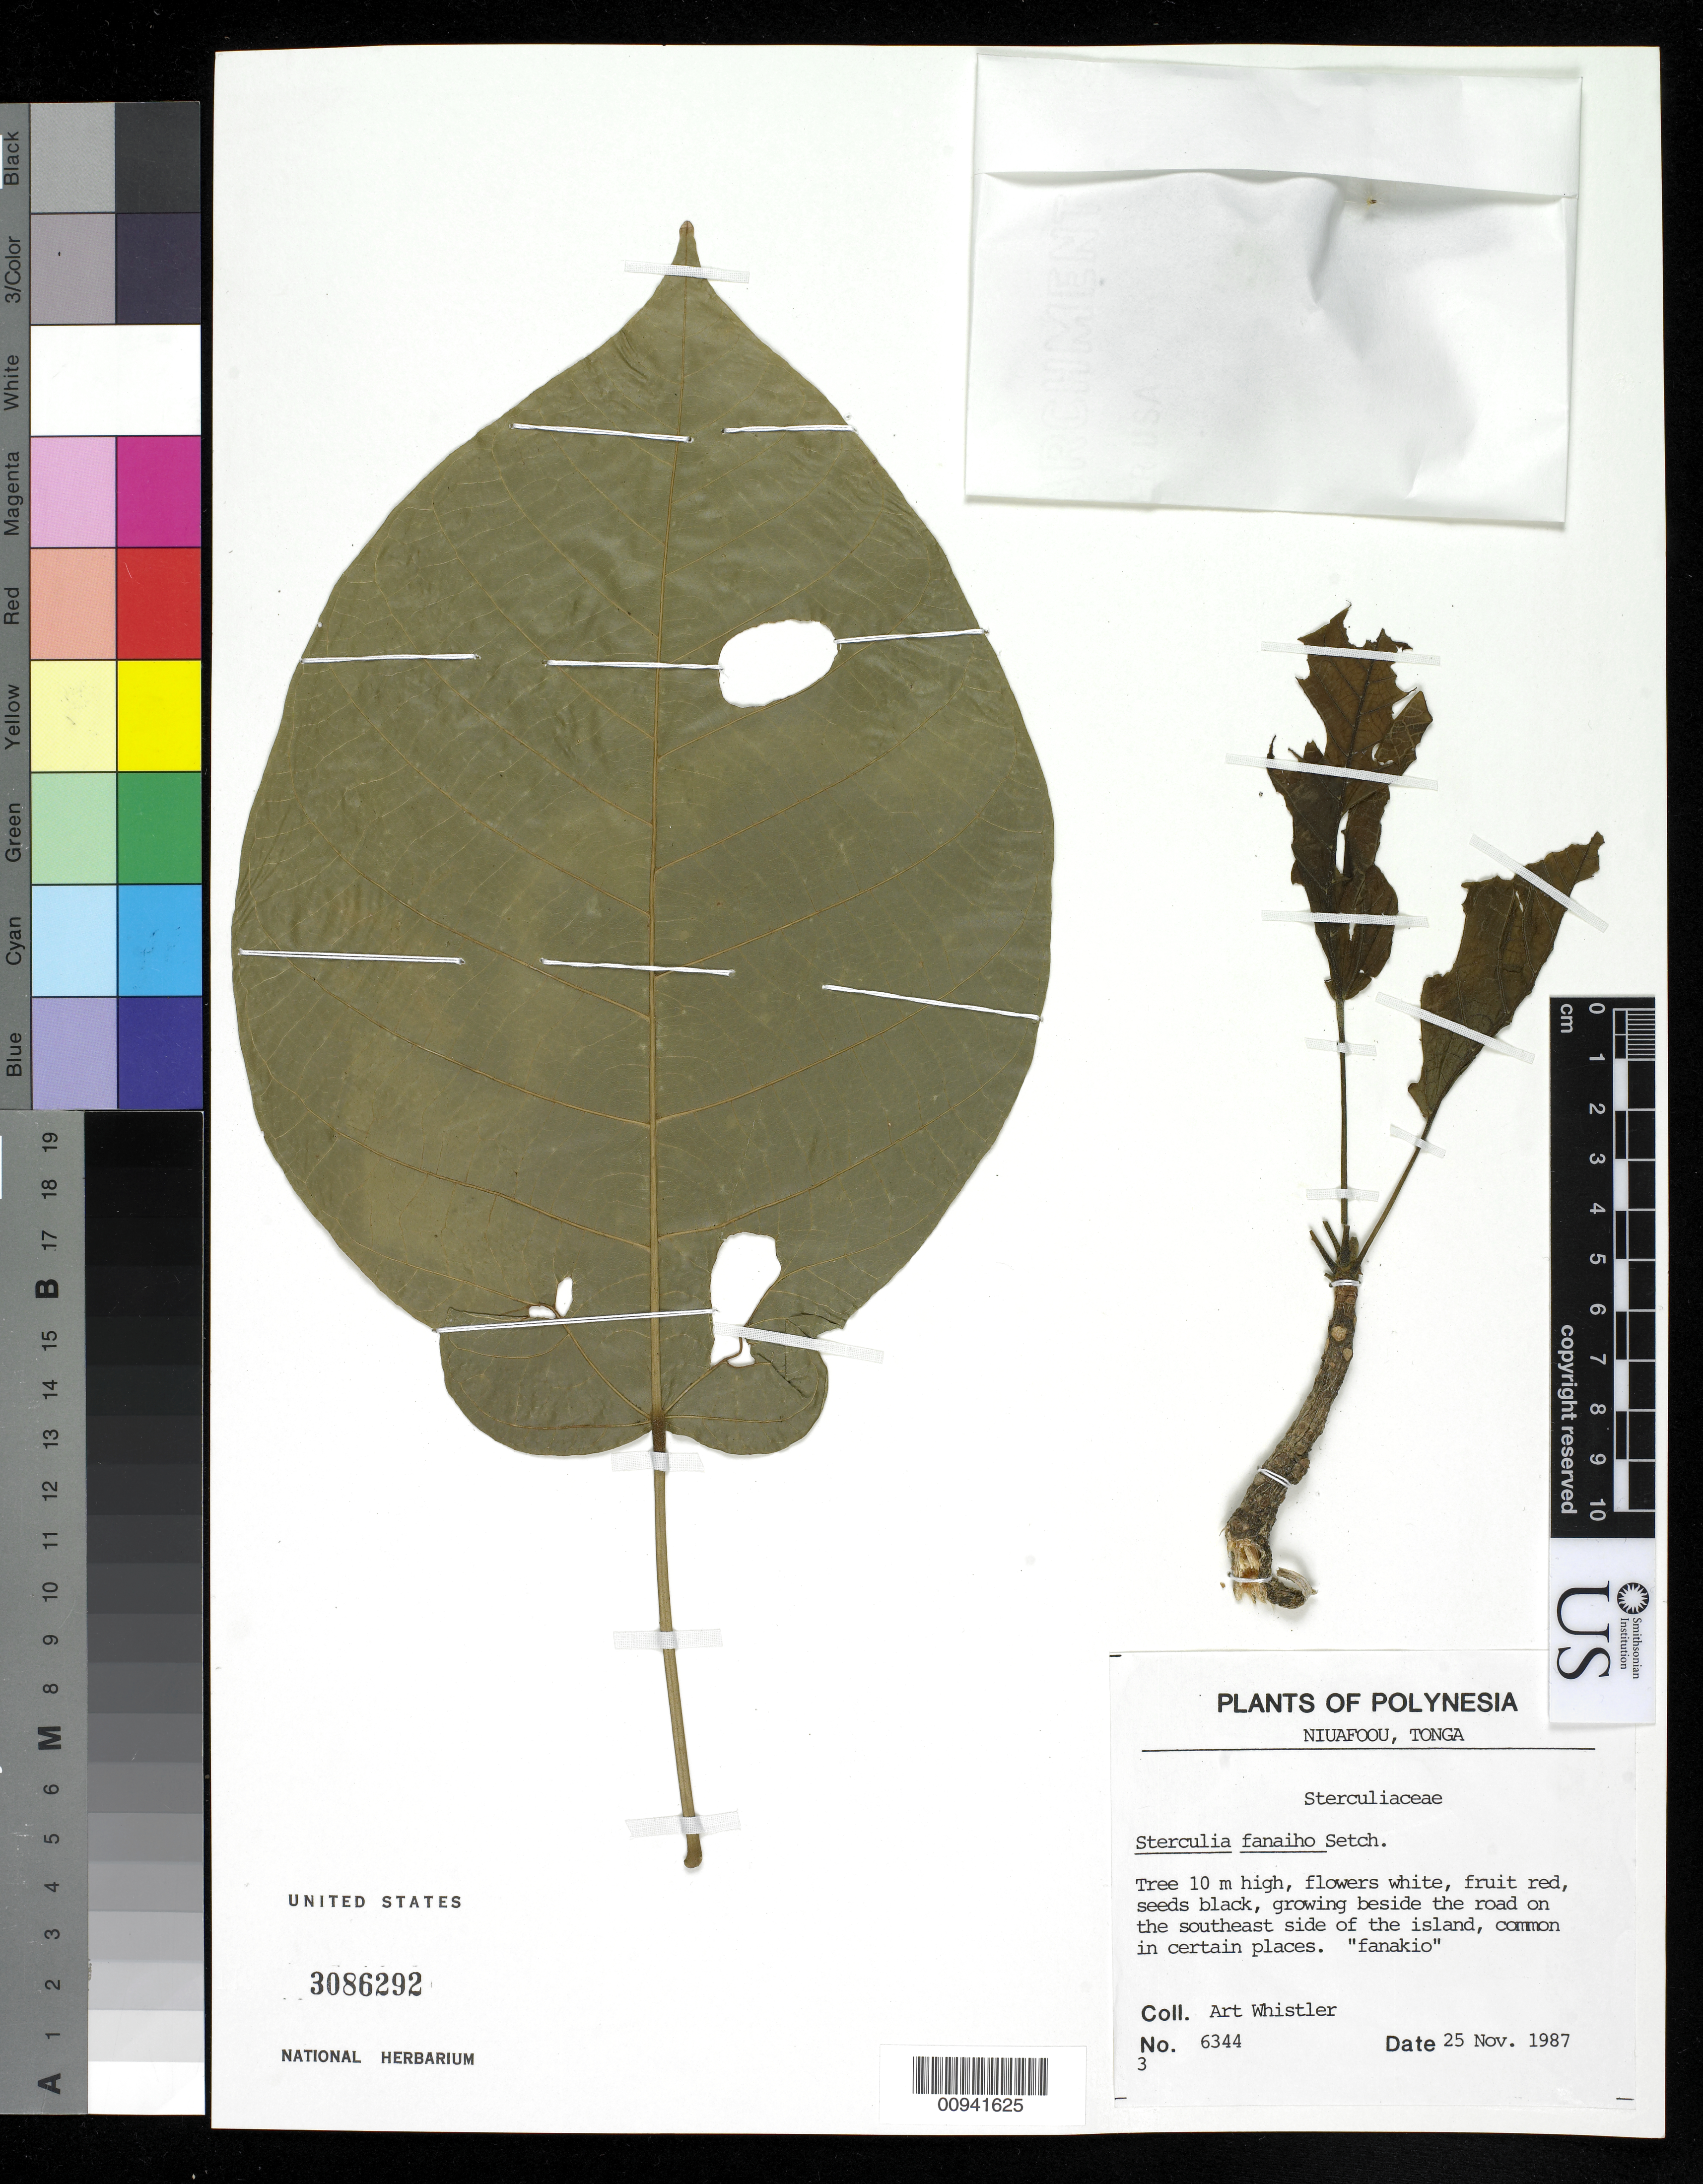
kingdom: Plantae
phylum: Tracheophyta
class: Magnoliopsida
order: Malvales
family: Malvaceae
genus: Sterculia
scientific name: Sterculia fanaiho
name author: Setch.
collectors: A. Whistler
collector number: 6344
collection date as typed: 25 Nov 1987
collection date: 1987-11-25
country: Tonga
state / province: Tonga Outliers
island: Niuafo'ou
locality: Growing beside the road on the southeast side of the island, common in certain places.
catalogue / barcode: US 3086292